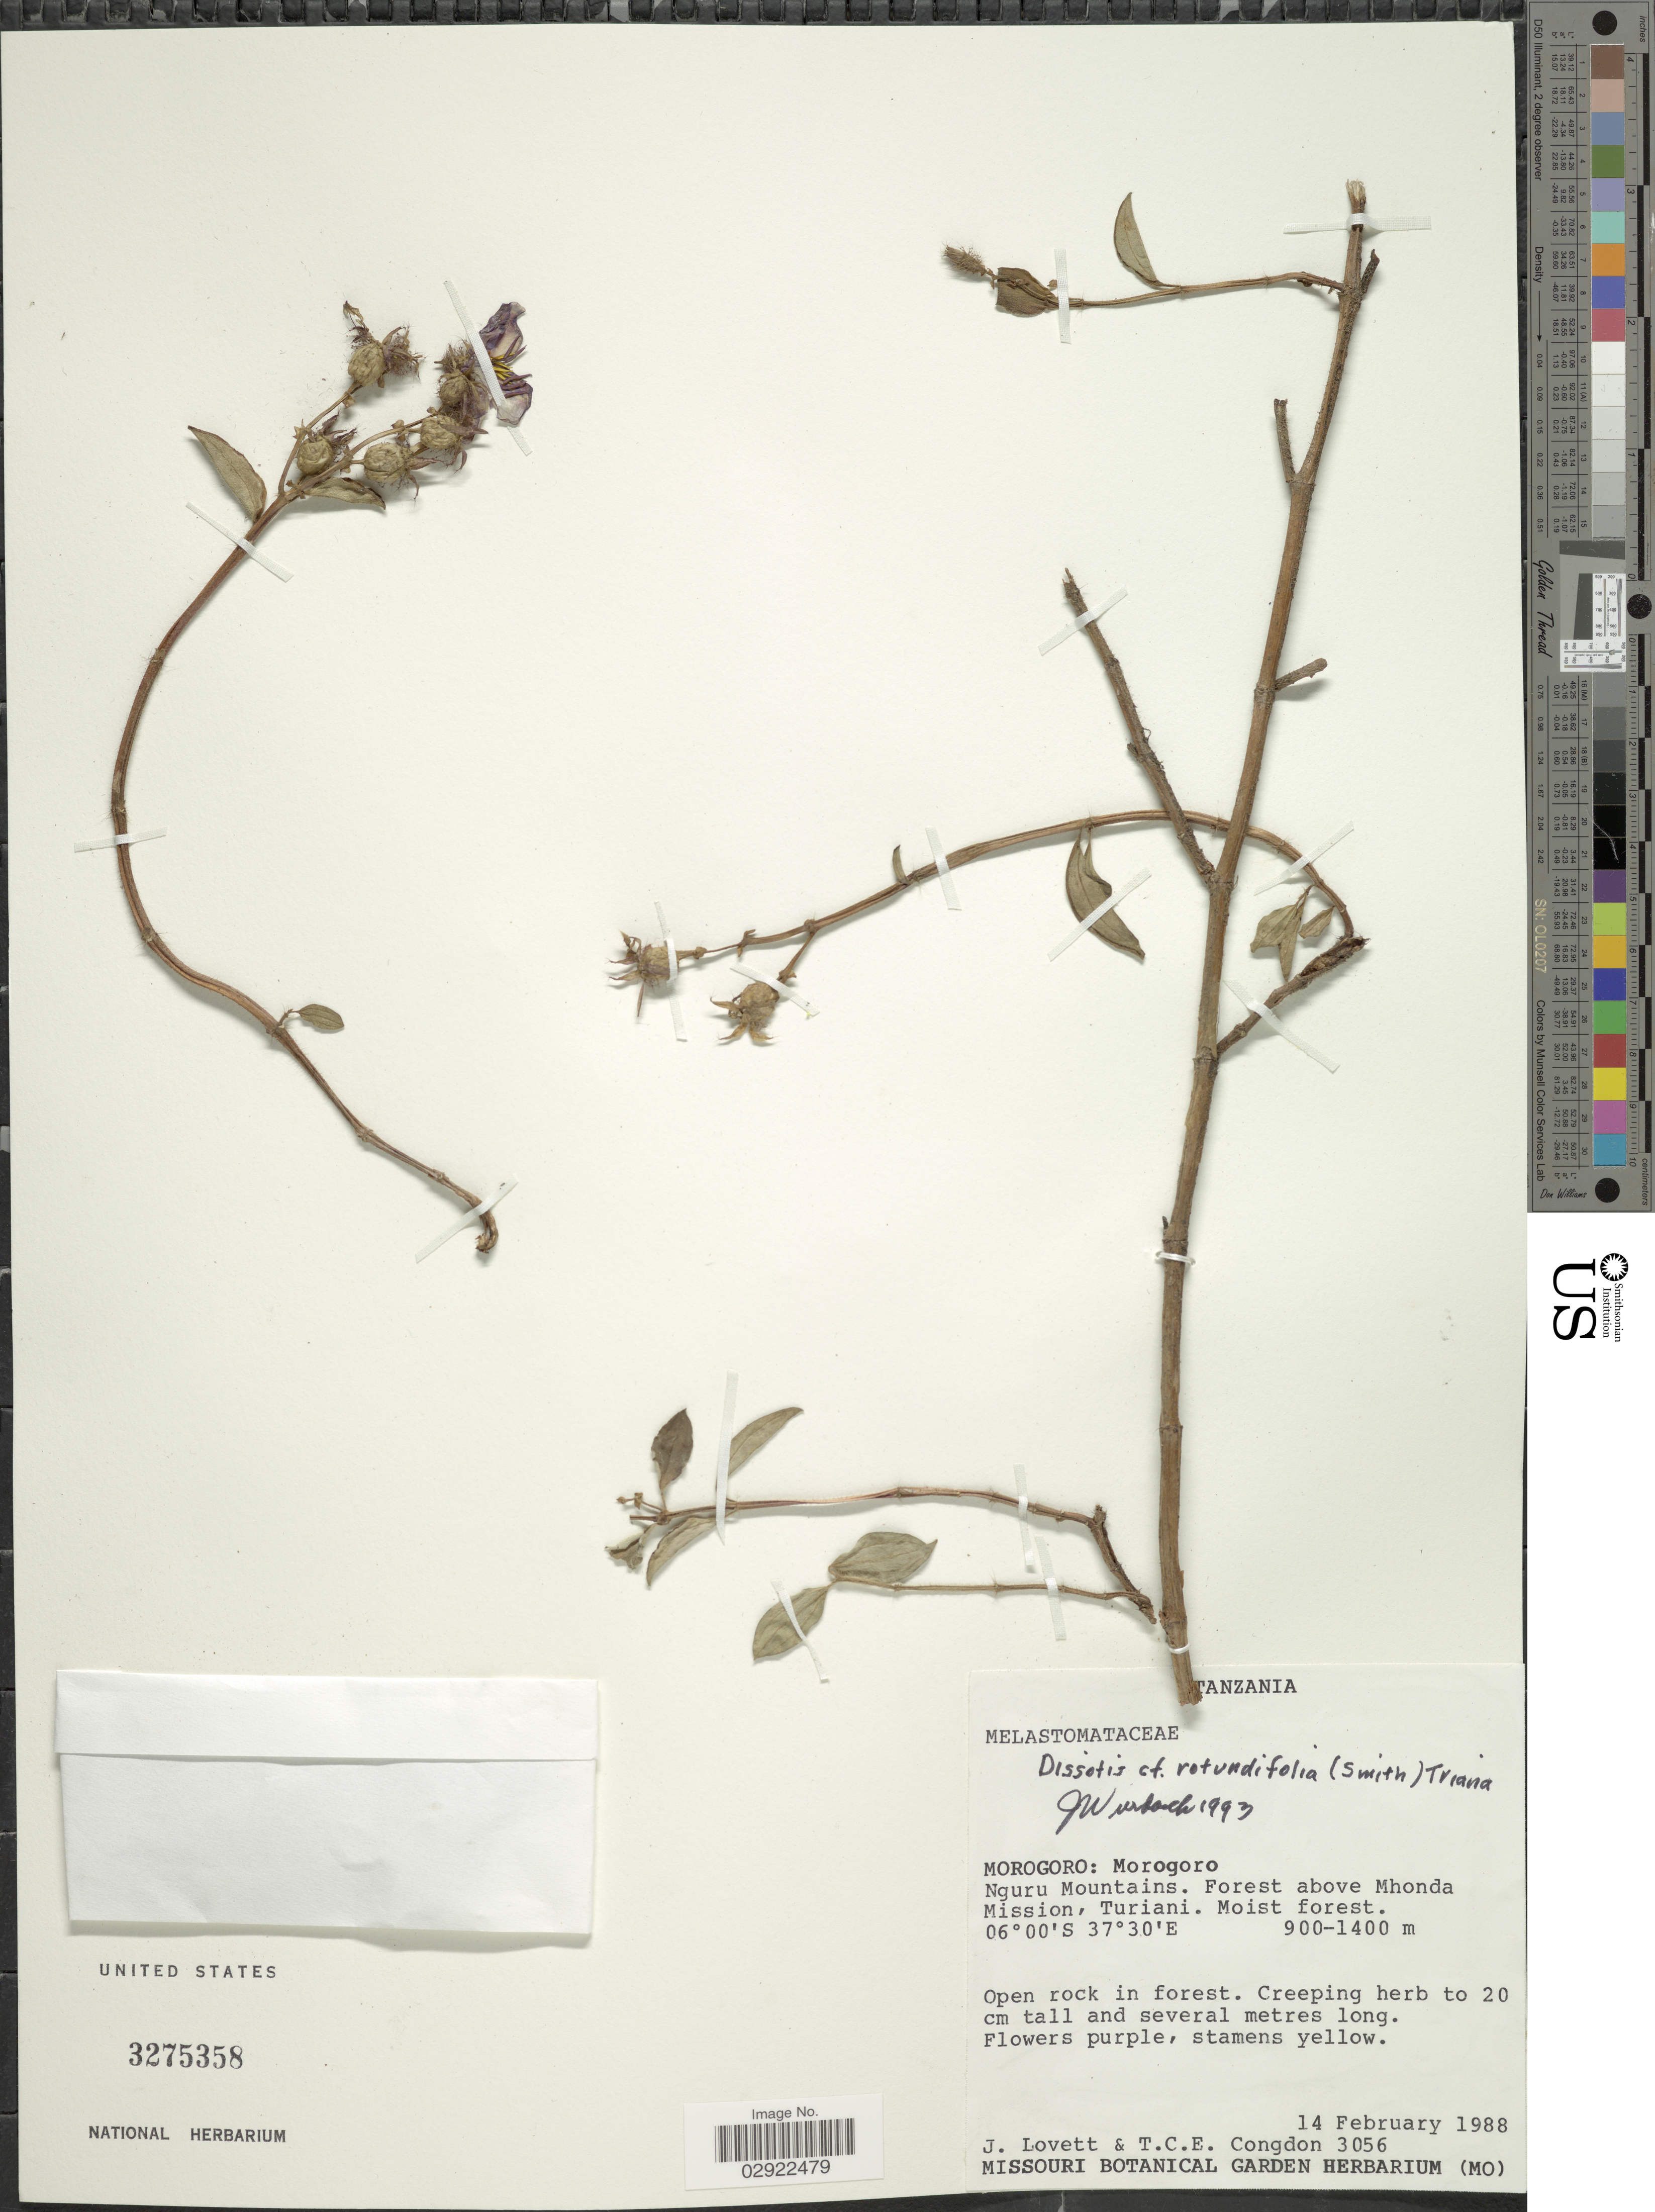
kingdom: Plantae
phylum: Tracheophyta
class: Magnoliopsida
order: Myrtales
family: Melastomataceae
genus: Heterotis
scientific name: Heterotis rotundifolia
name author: (Sm.) Jacq.-Fél.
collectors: J. Lovett & T. Congdon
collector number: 3056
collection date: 1988-02-14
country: Tanzania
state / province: Morogoro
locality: Morogoro. Nguru Mountains. Forest above Mhonda Mission, Turiani.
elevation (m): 900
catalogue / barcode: US 3275358